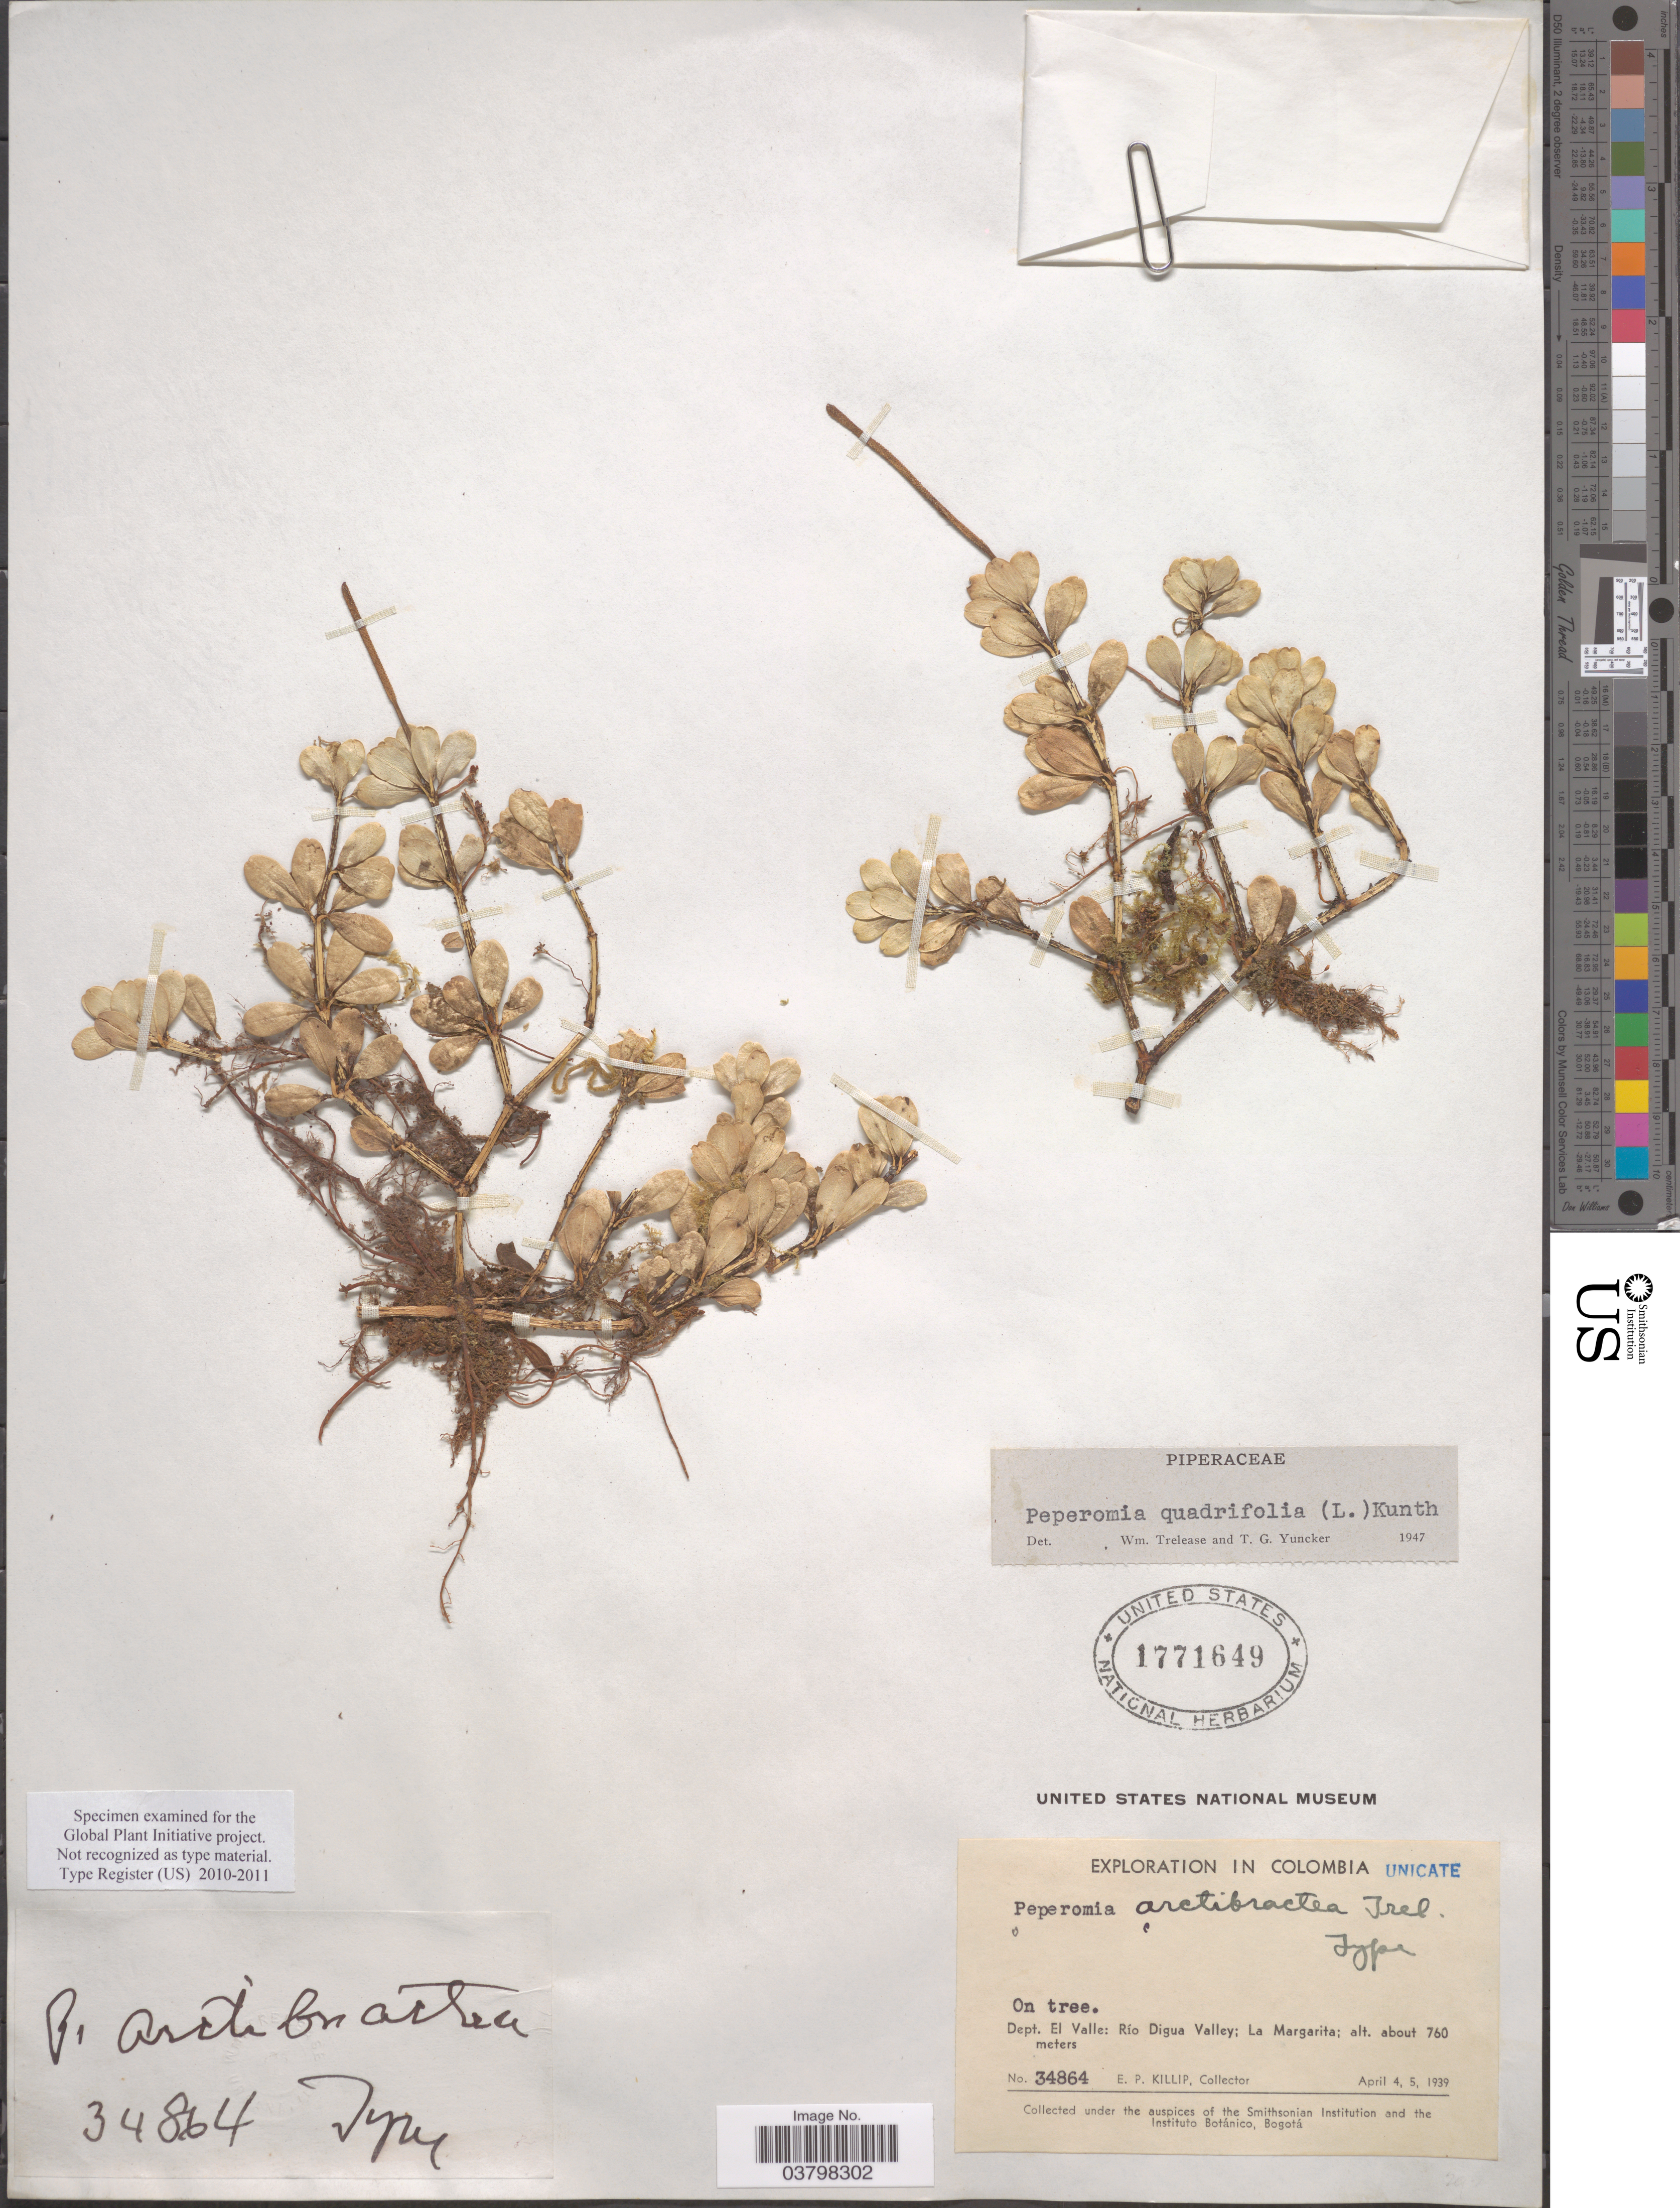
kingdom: Plantae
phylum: Tracheophyta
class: Magnoliopsida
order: Piperales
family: Piperaceae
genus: Peperomia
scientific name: Peperomia quadrifolia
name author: (L.) Kunth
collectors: E. P. Killip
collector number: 34864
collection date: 1939-04-04/1939-04-05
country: Colombia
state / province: Valle del Cauca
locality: Dept. El Valle: Río Digua Valley; La Margarita.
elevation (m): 760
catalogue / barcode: US 1771649